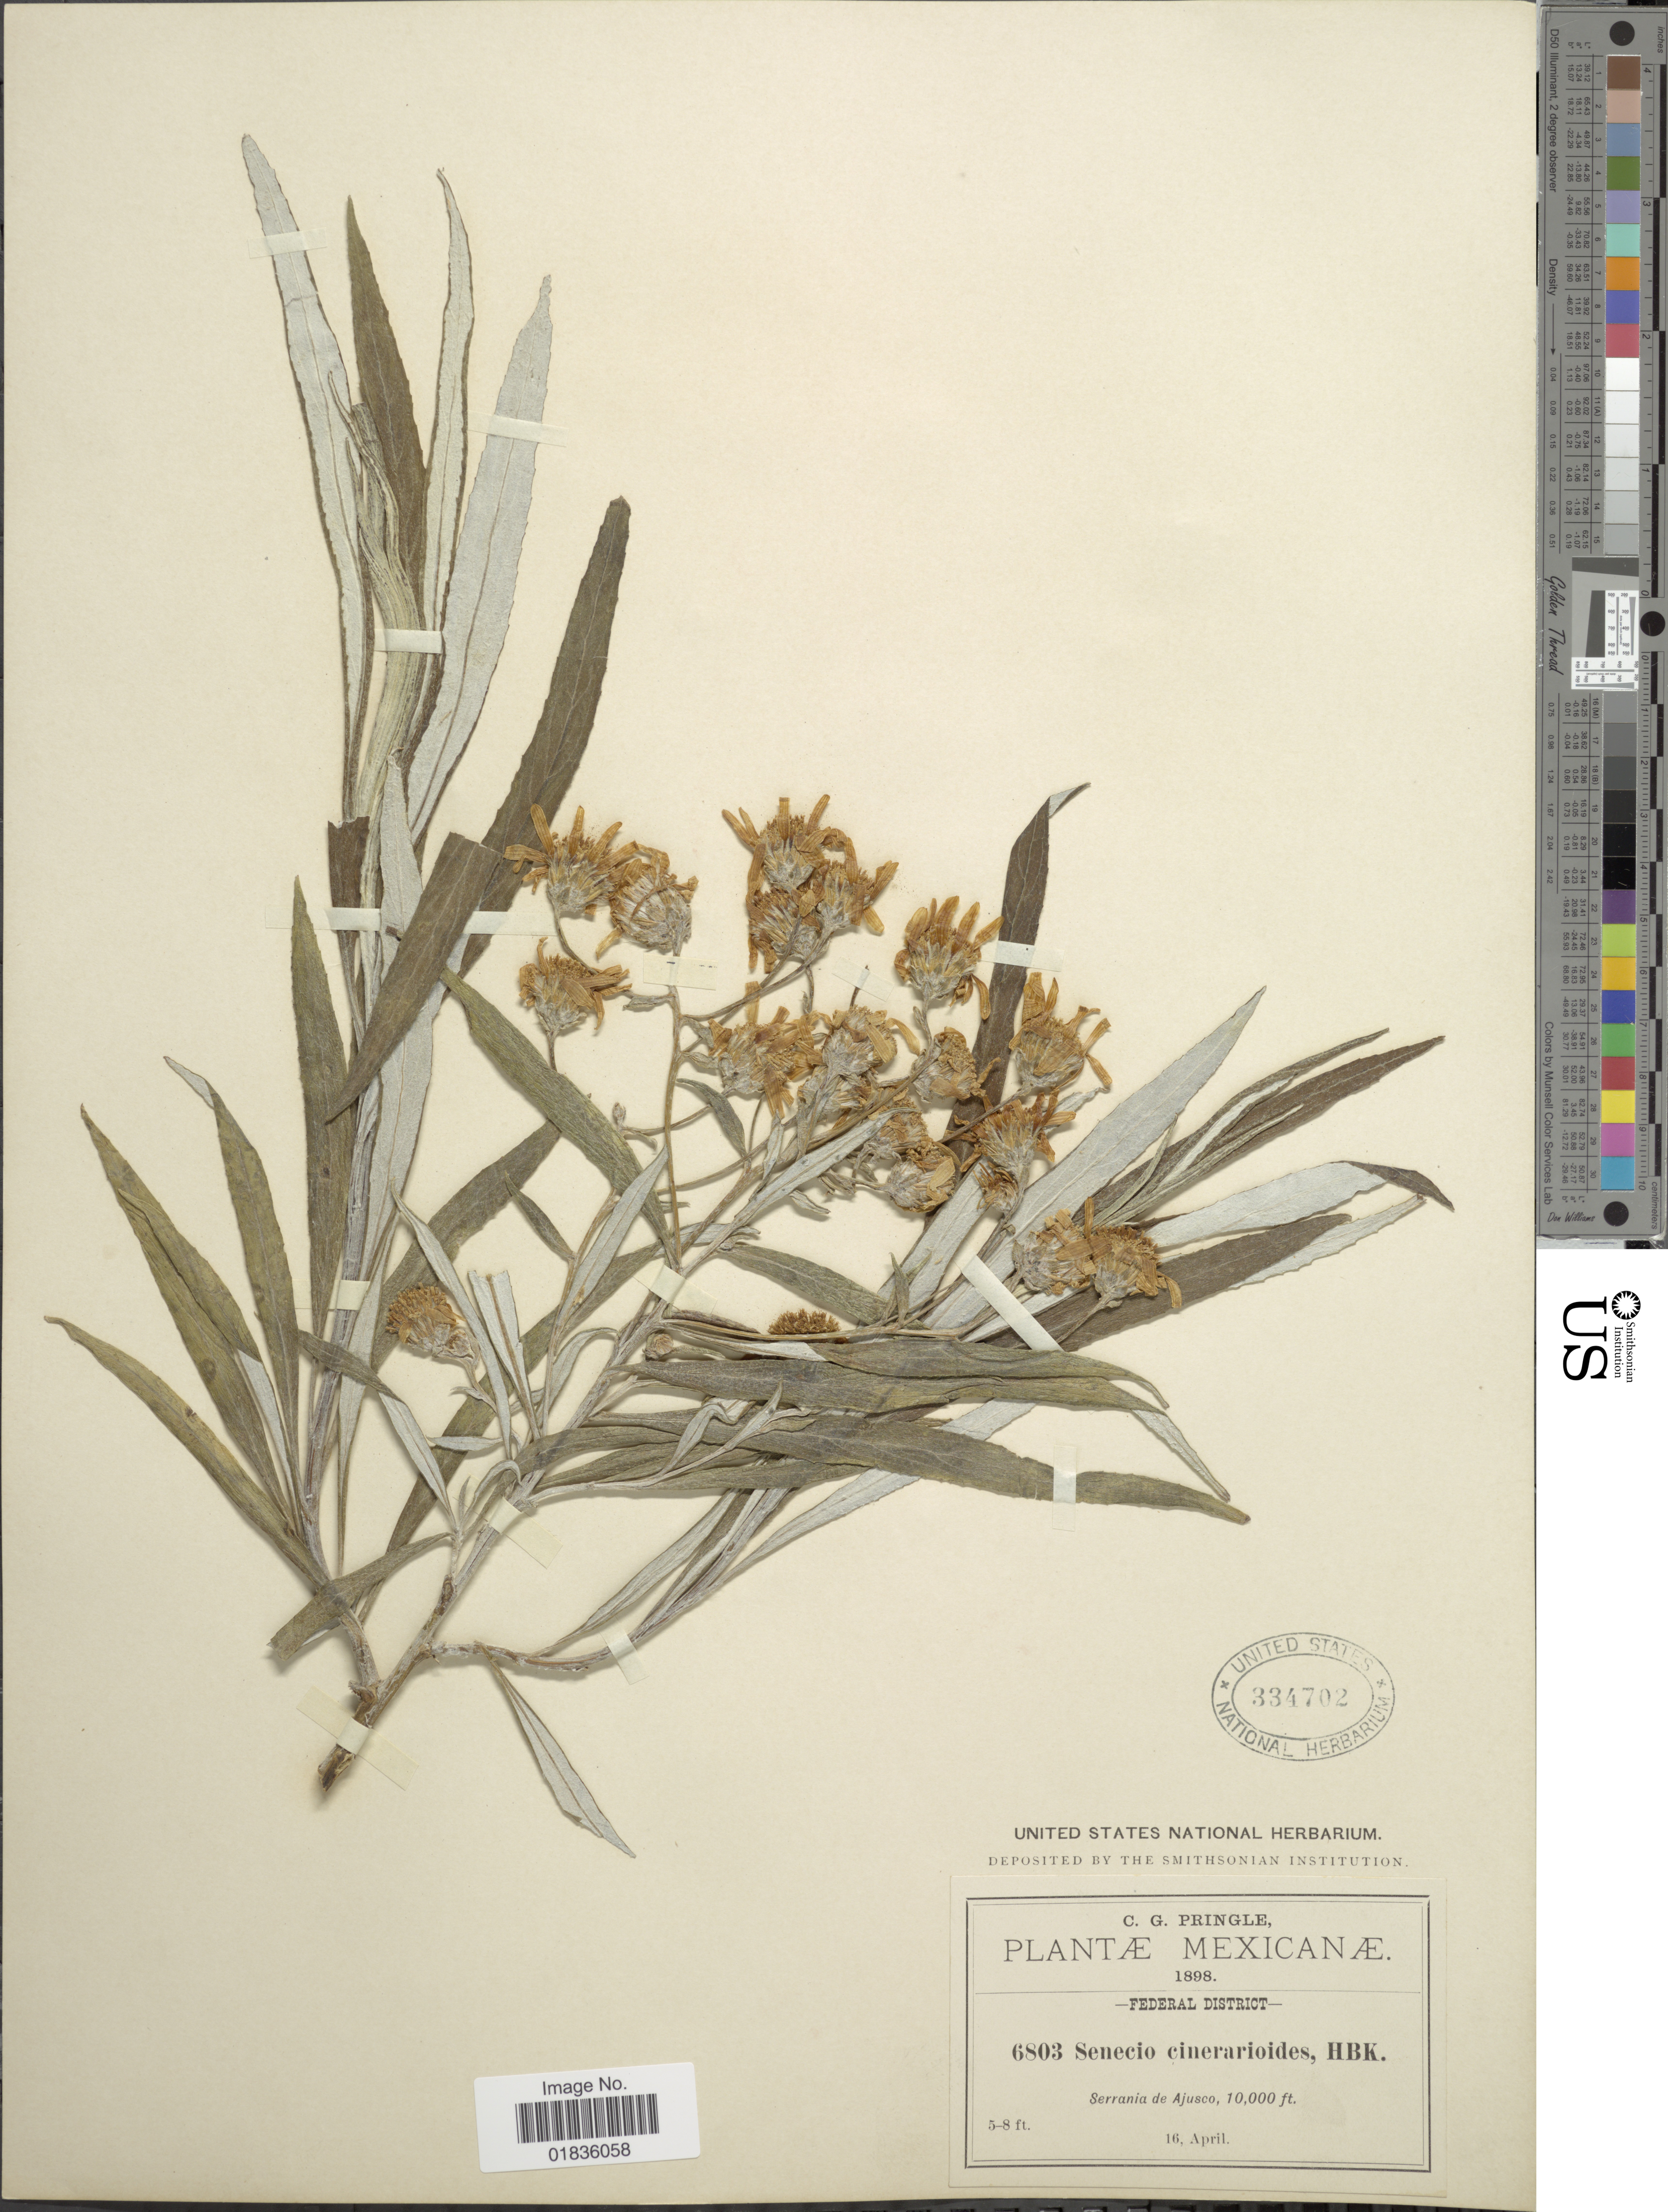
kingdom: Plantae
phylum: Tracheophyta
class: Magnoliopsida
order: Asterales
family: Asteraceae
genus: Senecio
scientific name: Senecio cinerarioides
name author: Kunth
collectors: C. G. Pringle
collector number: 6803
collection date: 1898-04-16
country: Mexico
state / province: Distrito Federal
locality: Serrania de Ajusco.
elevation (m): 3048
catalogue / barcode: US 334702